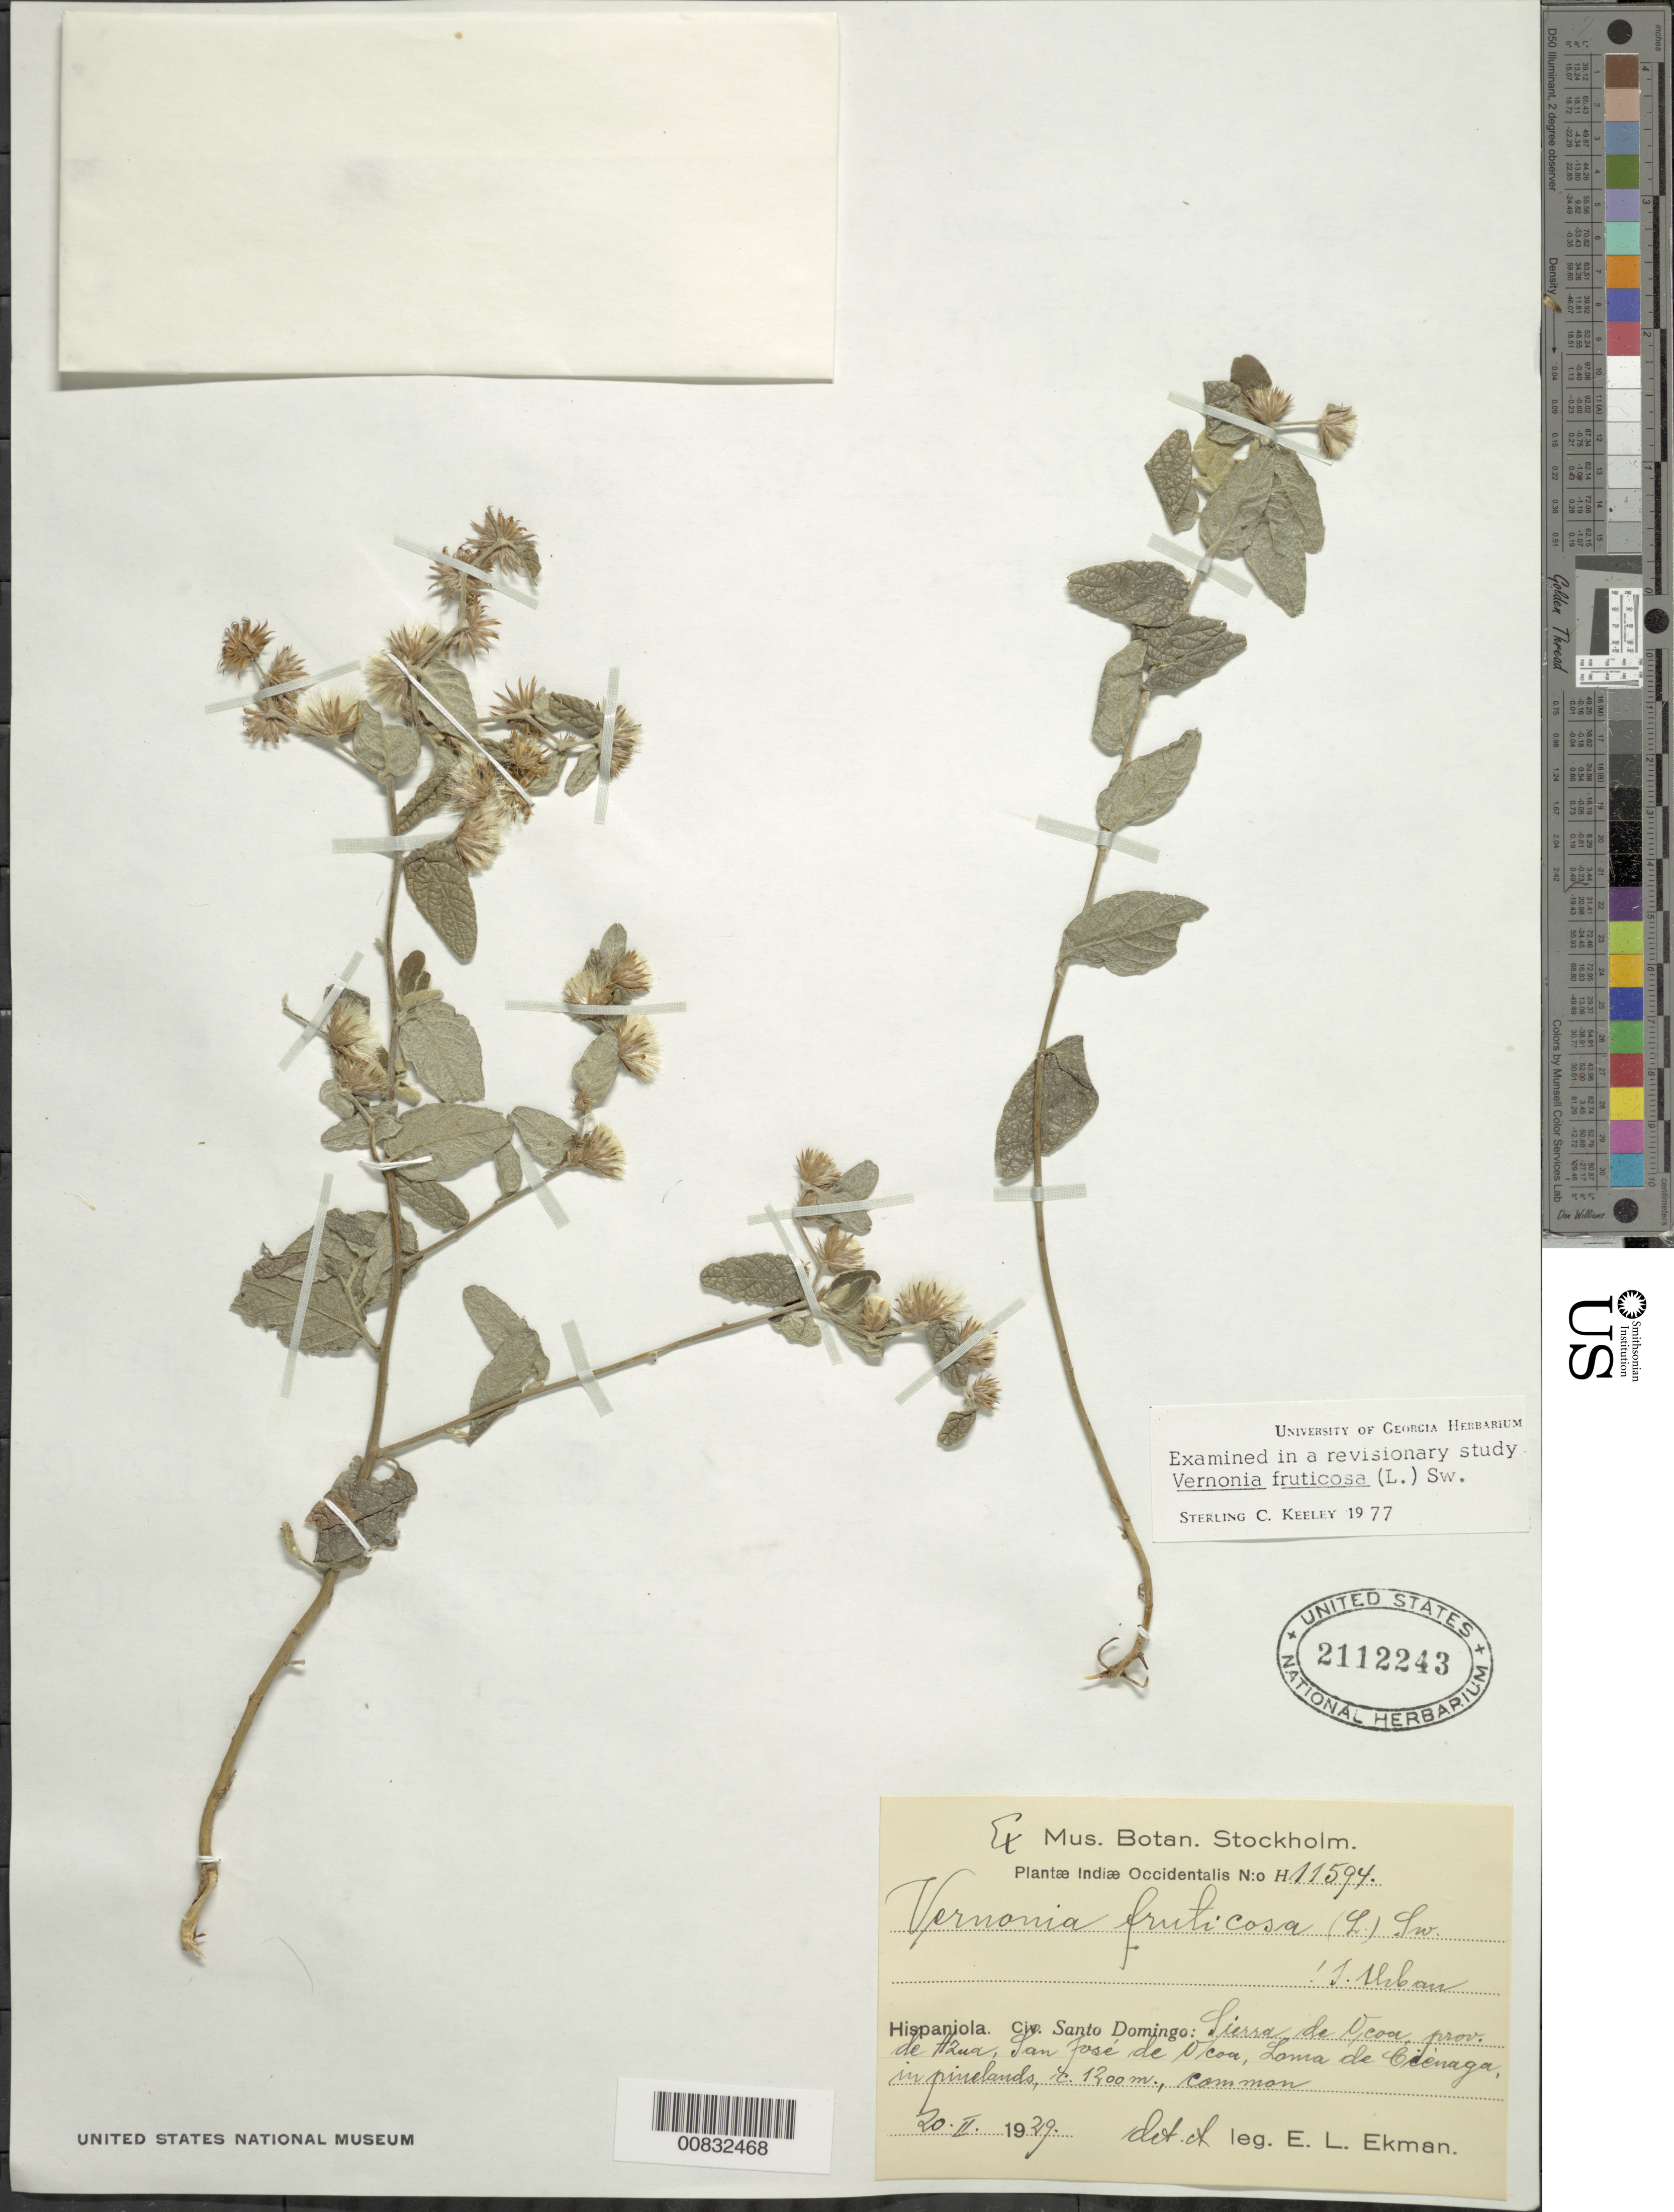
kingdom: Plantae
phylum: Tracheophyta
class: Magnoliopsida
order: Asterales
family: Asteraceae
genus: Lepidaploa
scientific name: Lepidaploa fruticosa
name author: (L.) H. Rob.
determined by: Keeley, S. C.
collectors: E. L. Ekman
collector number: H 11594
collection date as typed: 20 Feb 1929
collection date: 1929-02-20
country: Dominican Republic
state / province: Azua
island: Hispaniola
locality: Sierra de Ocoa, San José de Ocoa, Loma de Cienaga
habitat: In pinelands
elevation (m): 1200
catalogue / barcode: US 2112243